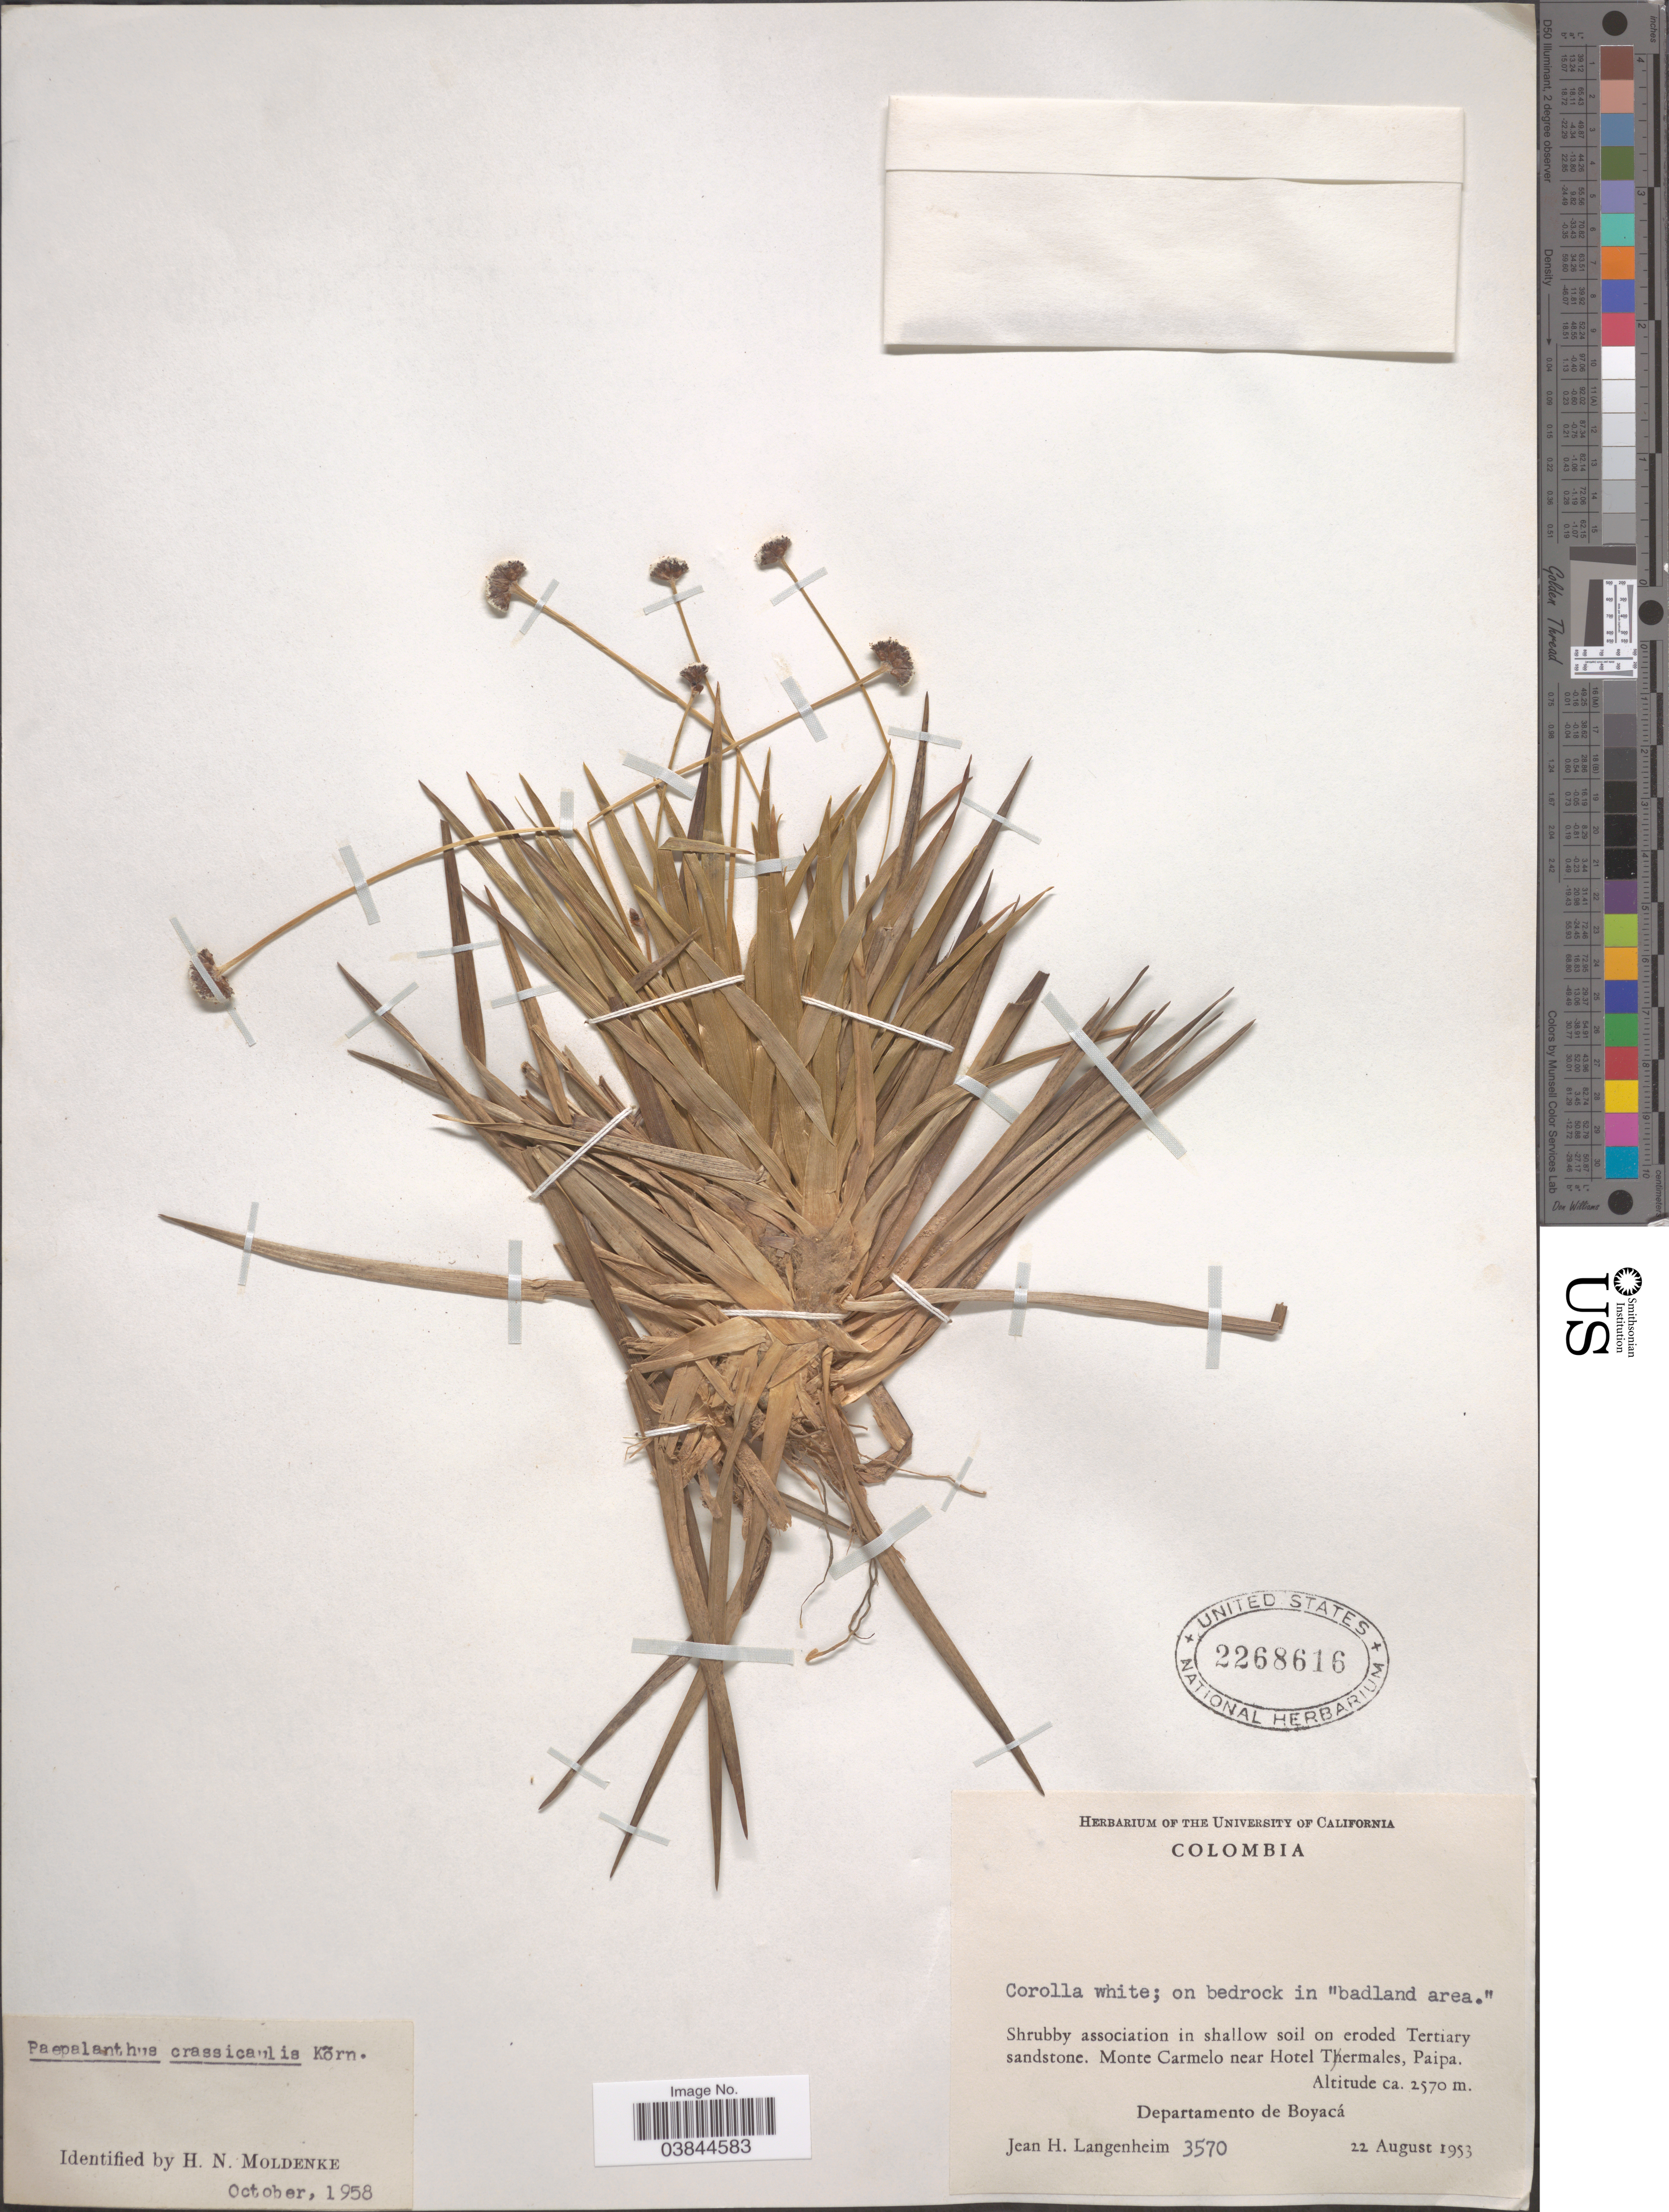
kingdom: Plantae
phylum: Tracheophyta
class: Liliopsida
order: Poales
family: Eriocaulaceae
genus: Paepalanthus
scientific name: Paepalanthus ensifolius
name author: (Kunth) Kunth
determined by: Sauthier, Laura Jeanne, (SPF), Universidade de Sao Paulo (BRAZIL)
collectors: J. H. Langenheim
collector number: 3570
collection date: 1953-08-22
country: Colombia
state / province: Boyacá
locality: Monte Carmelo near Hotel Termales, Paipa. Departamento de Boyacá.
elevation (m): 2570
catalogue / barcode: US 2268616